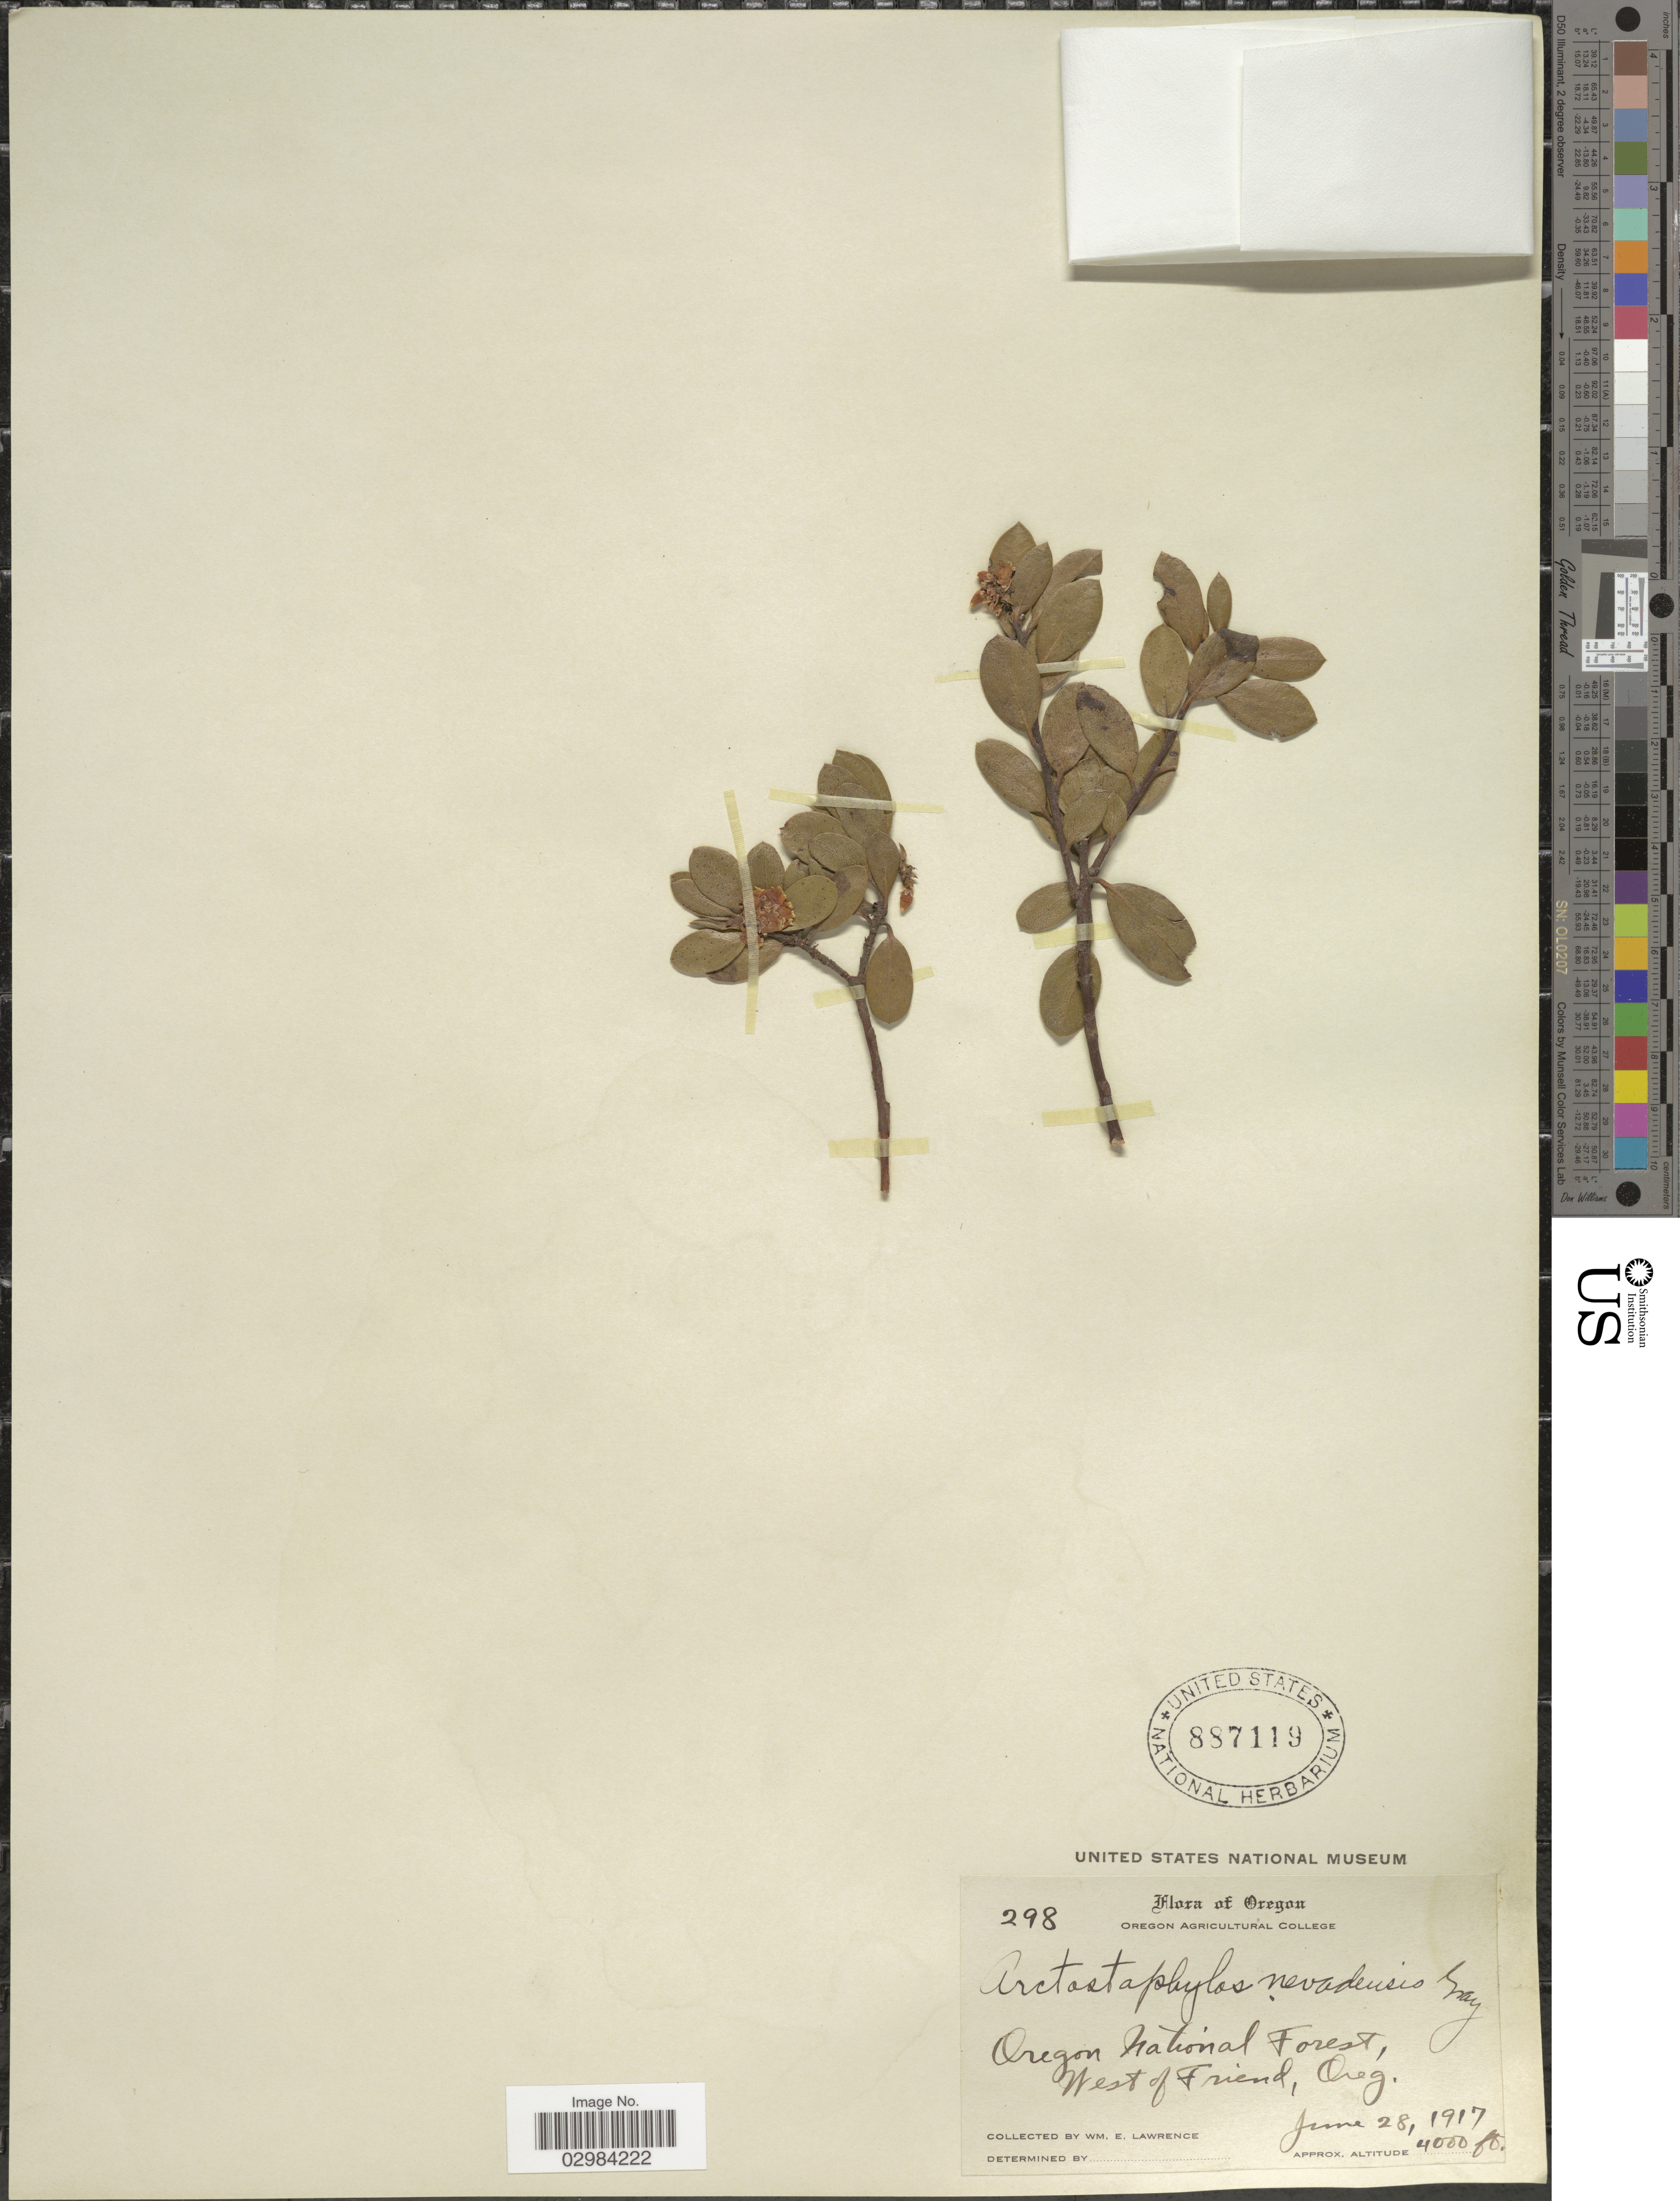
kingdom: Plantae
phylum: Tracheophyta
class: Magnoliopsida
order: Ericales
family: Ericaceae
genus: Arctostaphylos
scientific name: Arctostaphylos nevadensis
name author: A. Gray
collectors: W. Lawrence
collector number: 298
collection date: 1917-06-28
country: United States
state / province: Oregon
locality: Oregon National Forest. West of Friend.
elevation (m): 1219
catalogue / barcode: US 887119